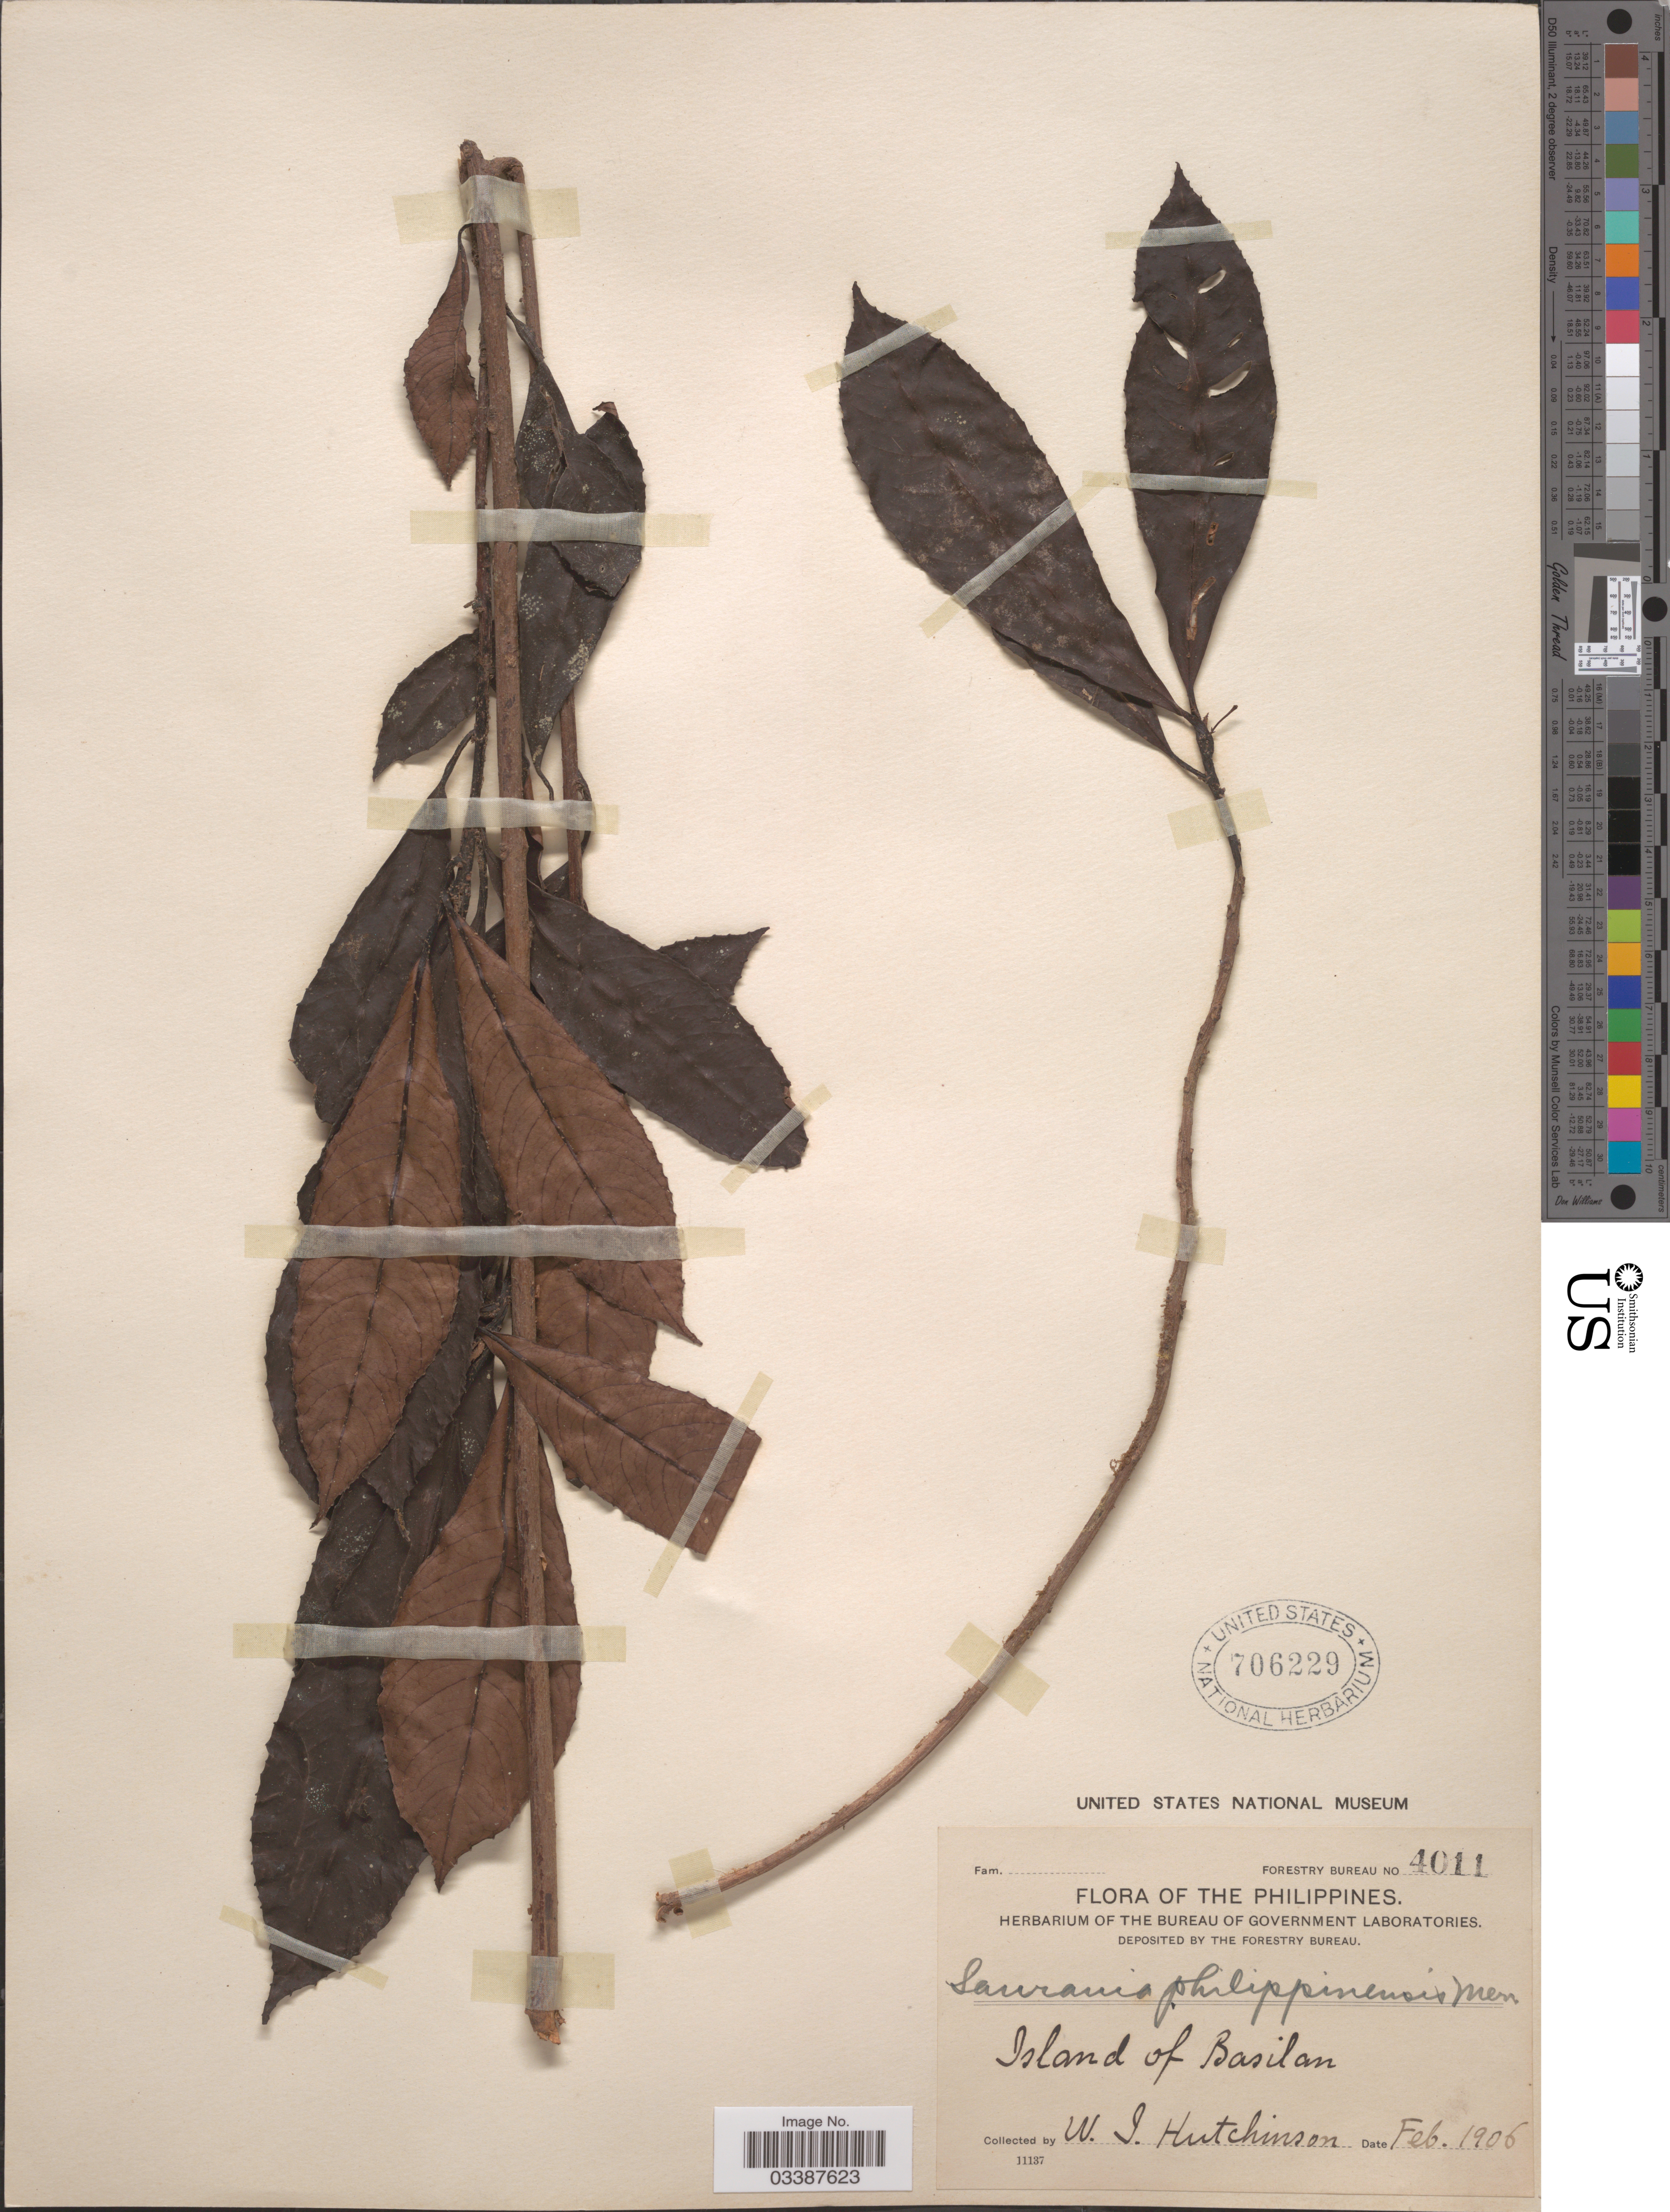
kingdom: Plantae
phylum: Tracheophyta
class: Magnoliopsida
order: Ericales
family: Actinidiaceae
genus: Saurauia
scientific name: Saurauia philippinensis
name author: Merr.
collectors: W. I. Hutchinson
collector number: Forestry Bureau 4011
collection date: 1906-02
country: Philippines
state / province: Muslim Mindanao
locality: Island of Basilan.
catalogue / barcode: US 706229